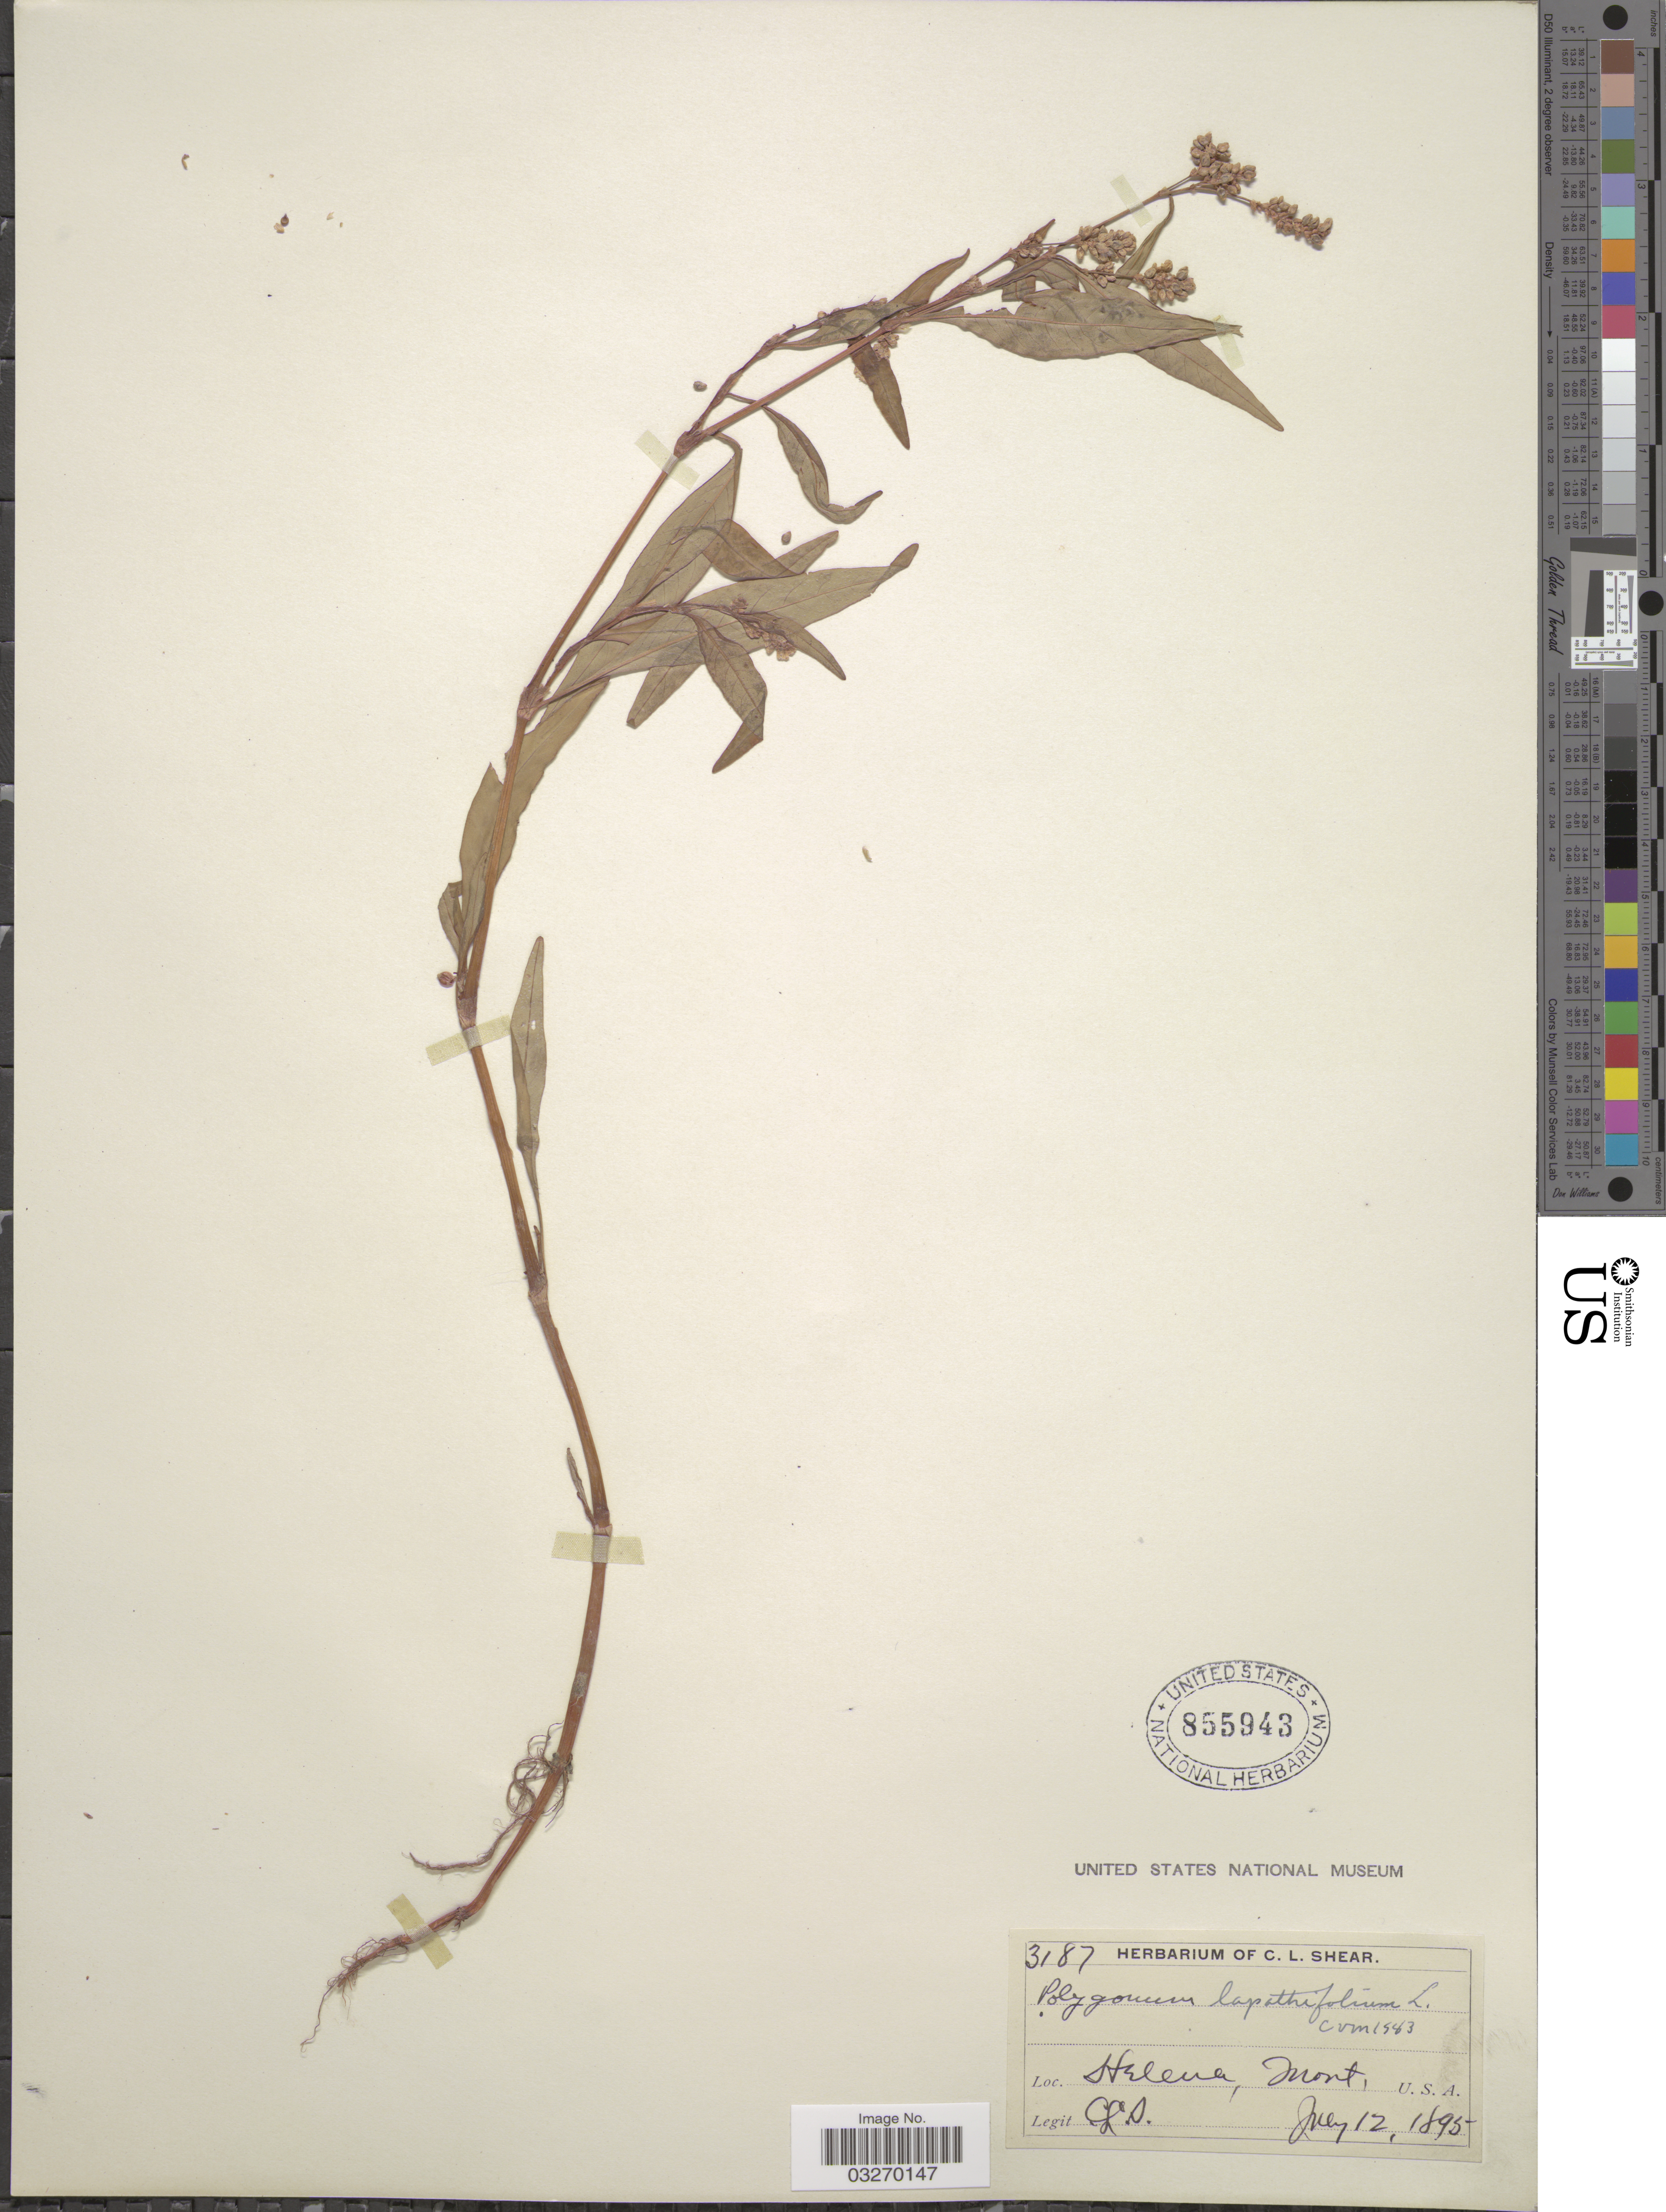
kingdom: Plantae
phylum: Tracheophyta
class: Magnoliopsida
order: Caryophyllales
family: Polygonaceae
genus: Persicaria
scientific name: Persicaria lapathifolia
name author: (L.) Delarbre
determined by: Atha, D. E.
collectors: C. L. Shear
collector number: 3187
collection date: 1895-07-12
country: United States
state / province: Montana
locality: Helena.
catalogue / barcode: US 855943